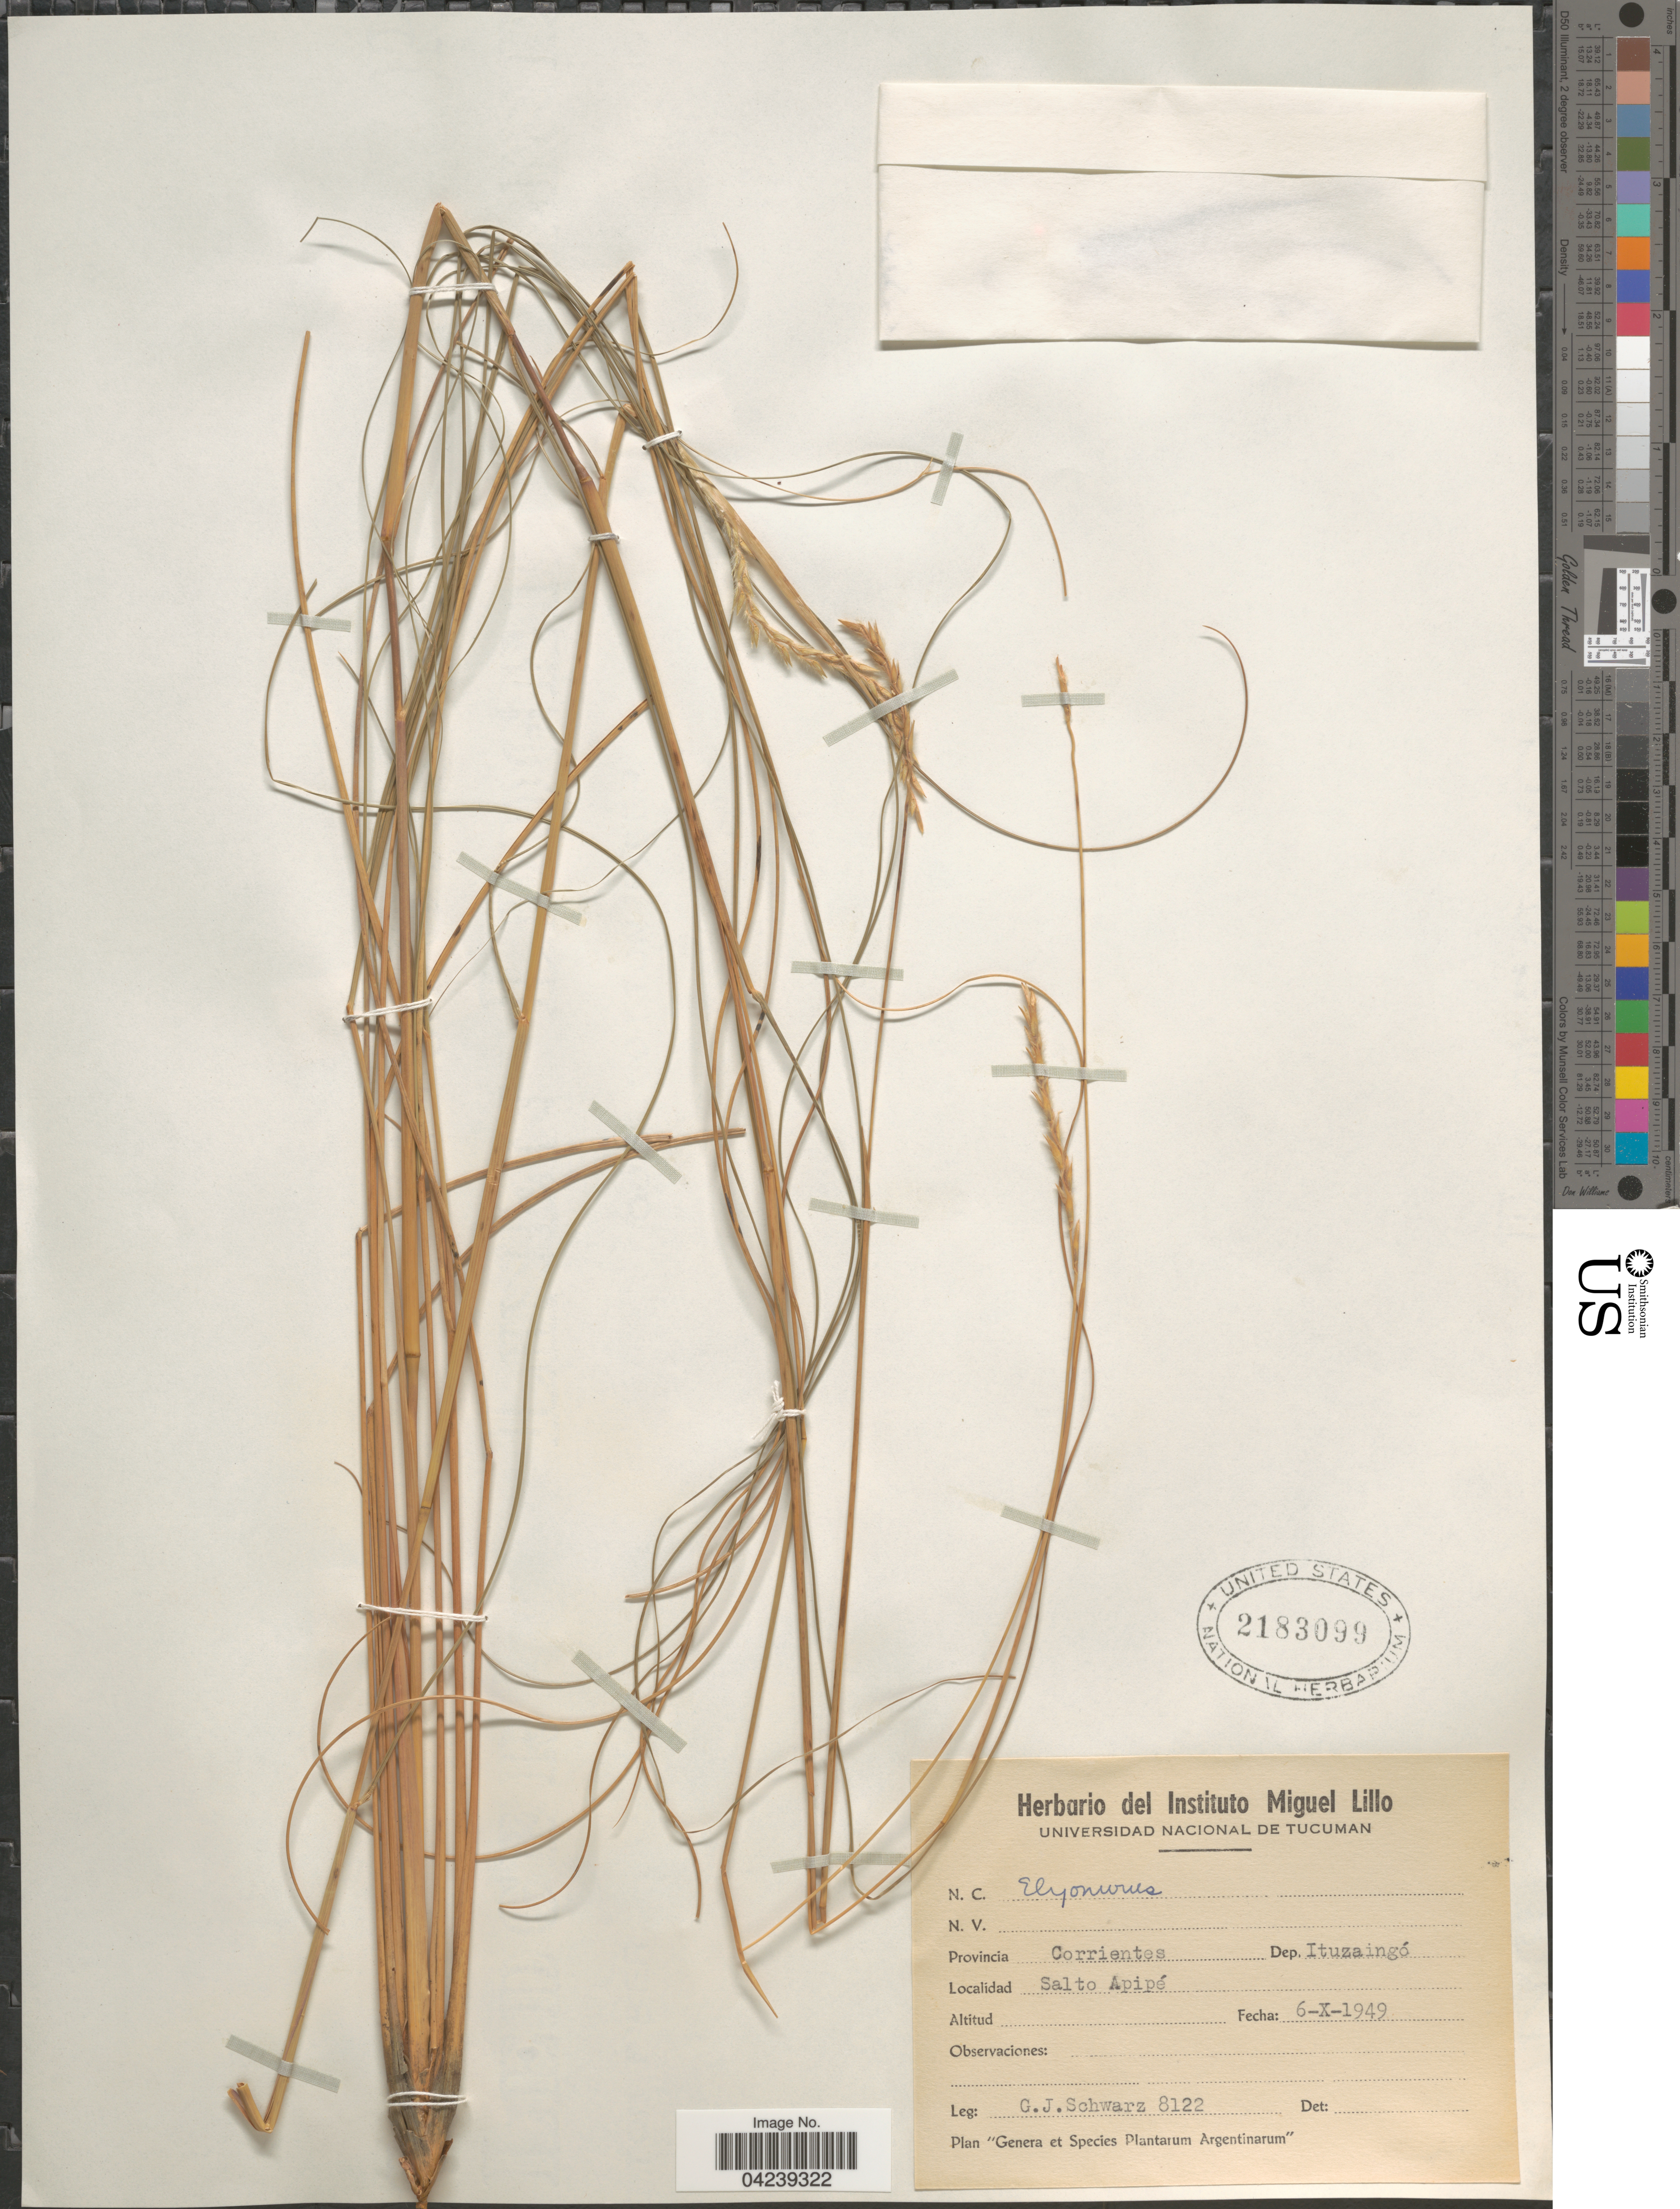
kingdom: Plantae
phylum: Tracheophyta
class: Liliopsida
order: Poales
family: Poaceae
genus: Elionurus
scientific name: Elionurus tripsacoides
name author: Humb. & Bonpl. ex Willd.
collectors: G. J. Schwarz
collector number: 8122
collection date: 1949-10-06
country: Argentina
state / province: Corrientes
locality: Dep. Ituzaingó. Salto Apipé.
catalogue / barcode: US 2183099